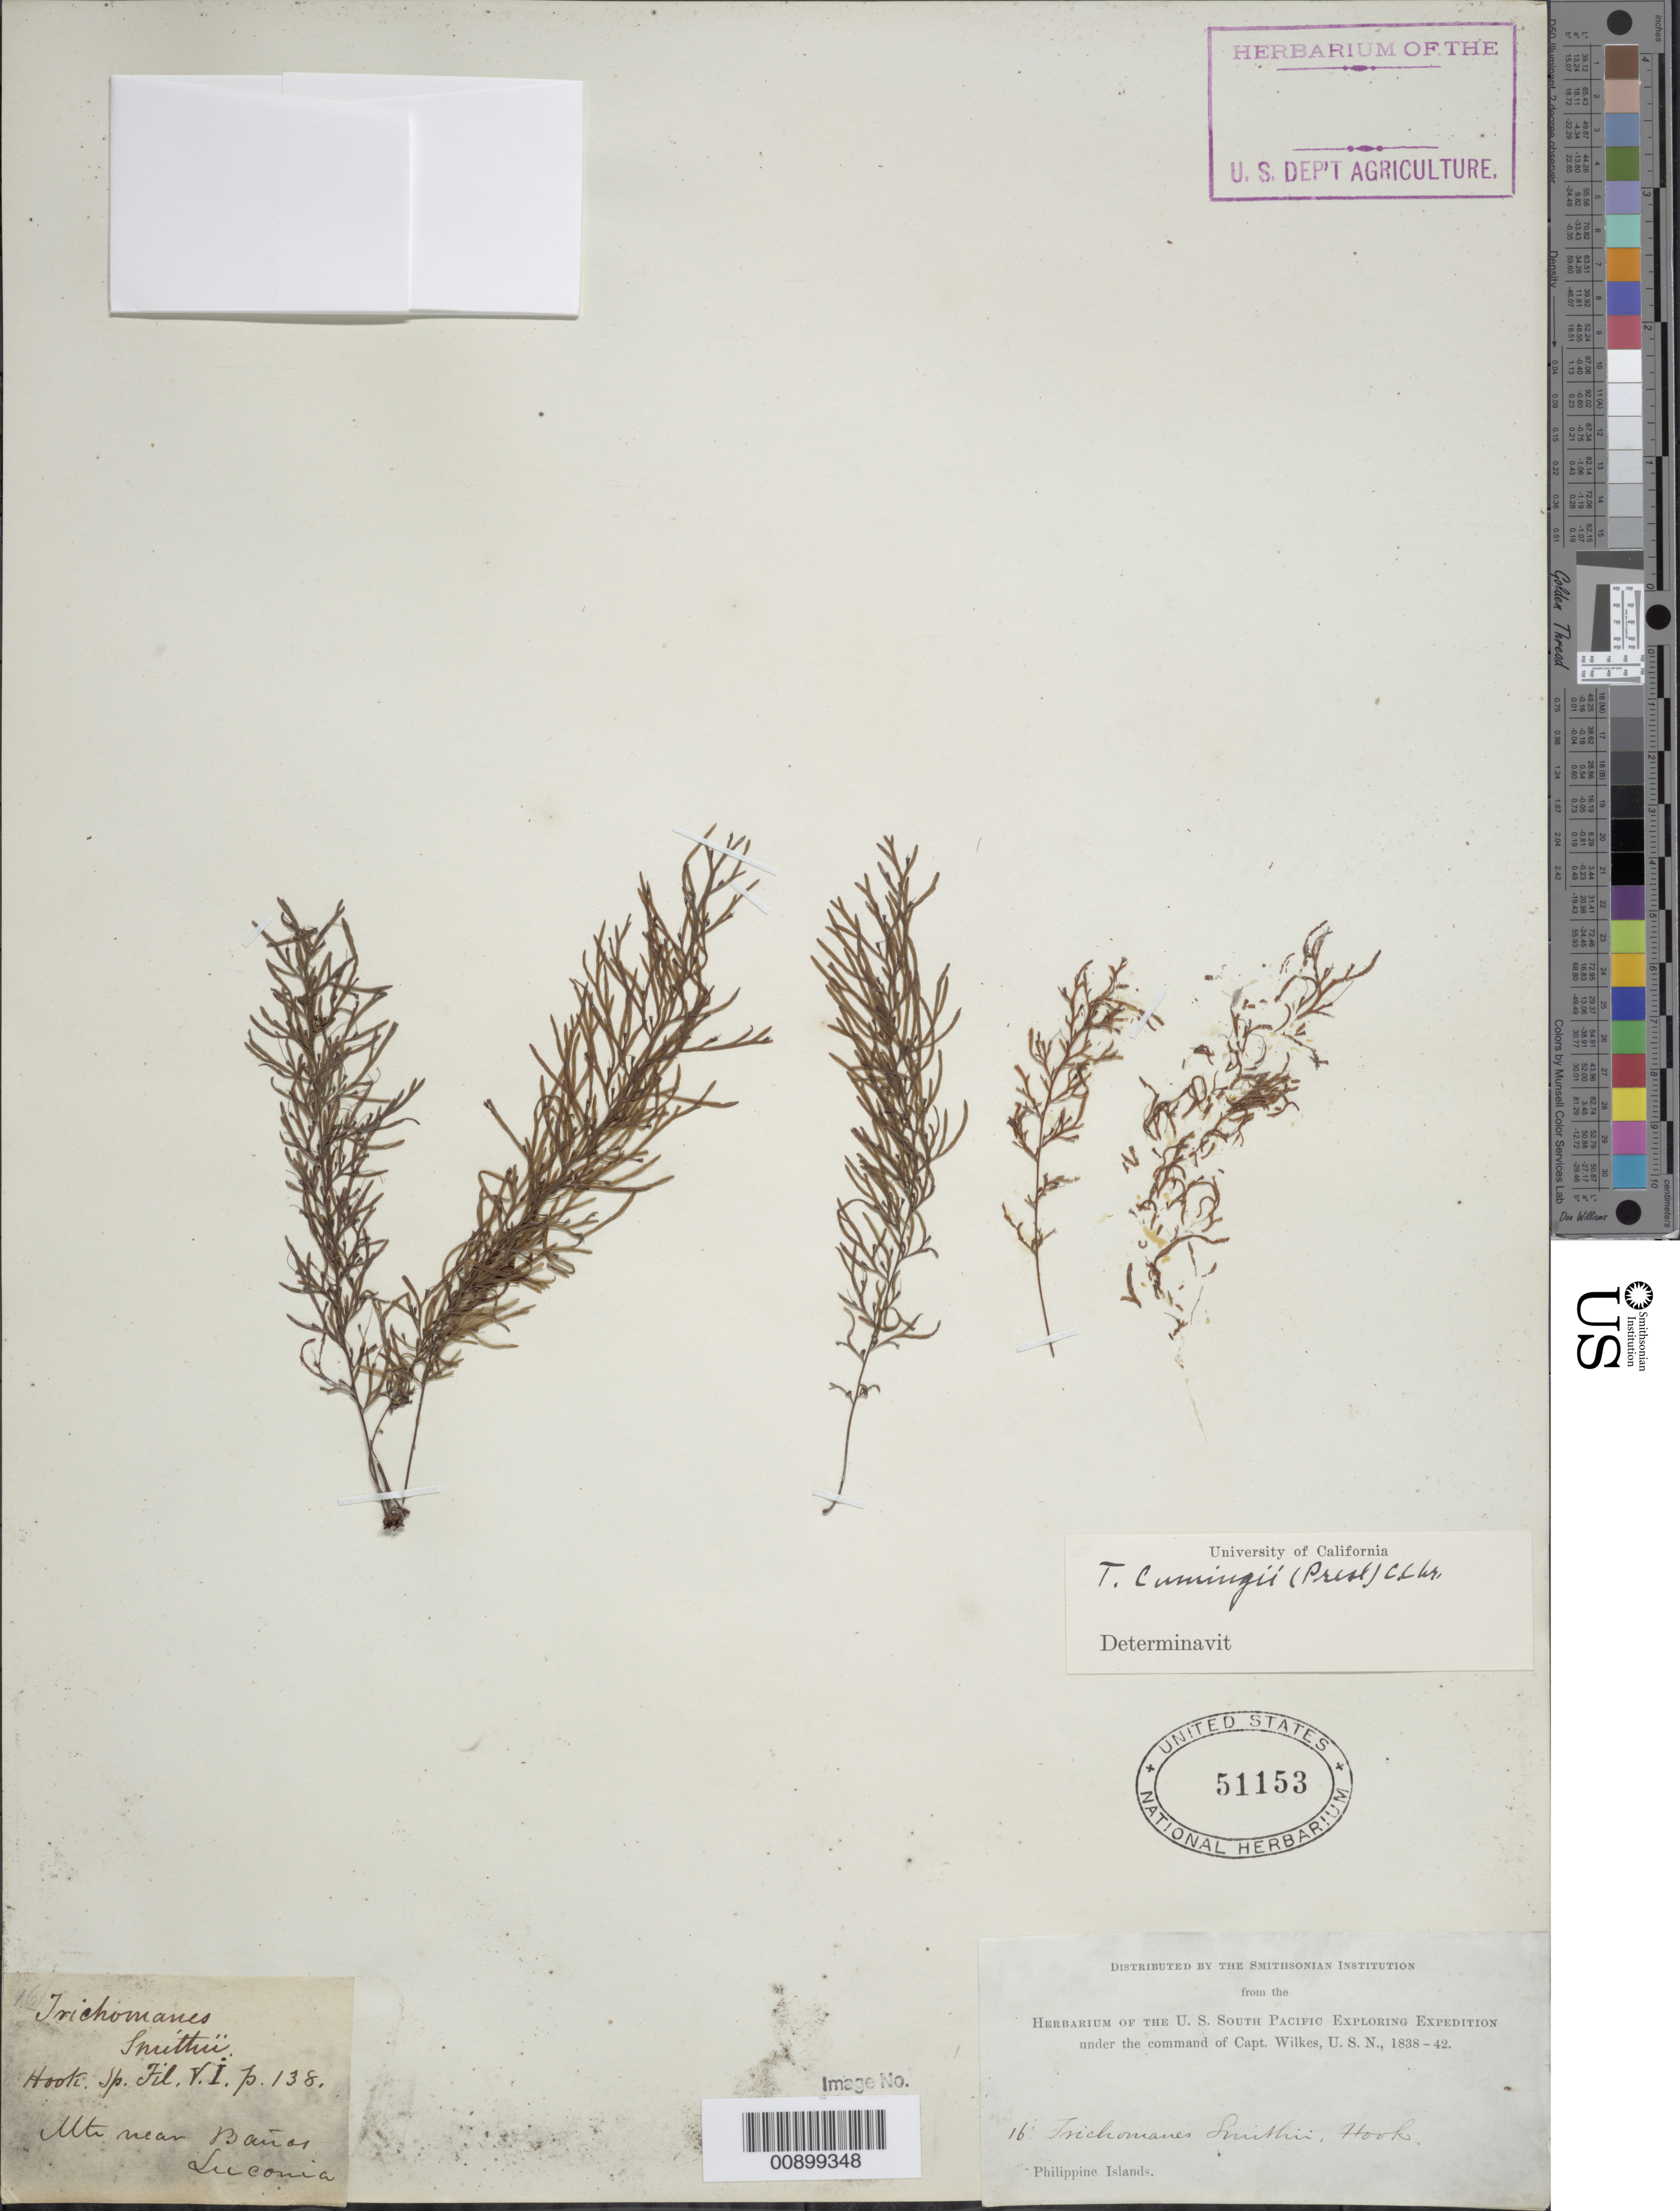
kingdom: Plantae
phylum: Tracheophyta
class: Polypodiopsida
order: Hymenophyllales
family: Hymenophyllaceae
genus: Abrodictyum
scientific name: Abrodictyum cumingii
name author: C. Presl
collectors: Wilkes Explor. Exped.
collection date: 1838/1842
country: Philippines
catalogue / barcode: US 51153